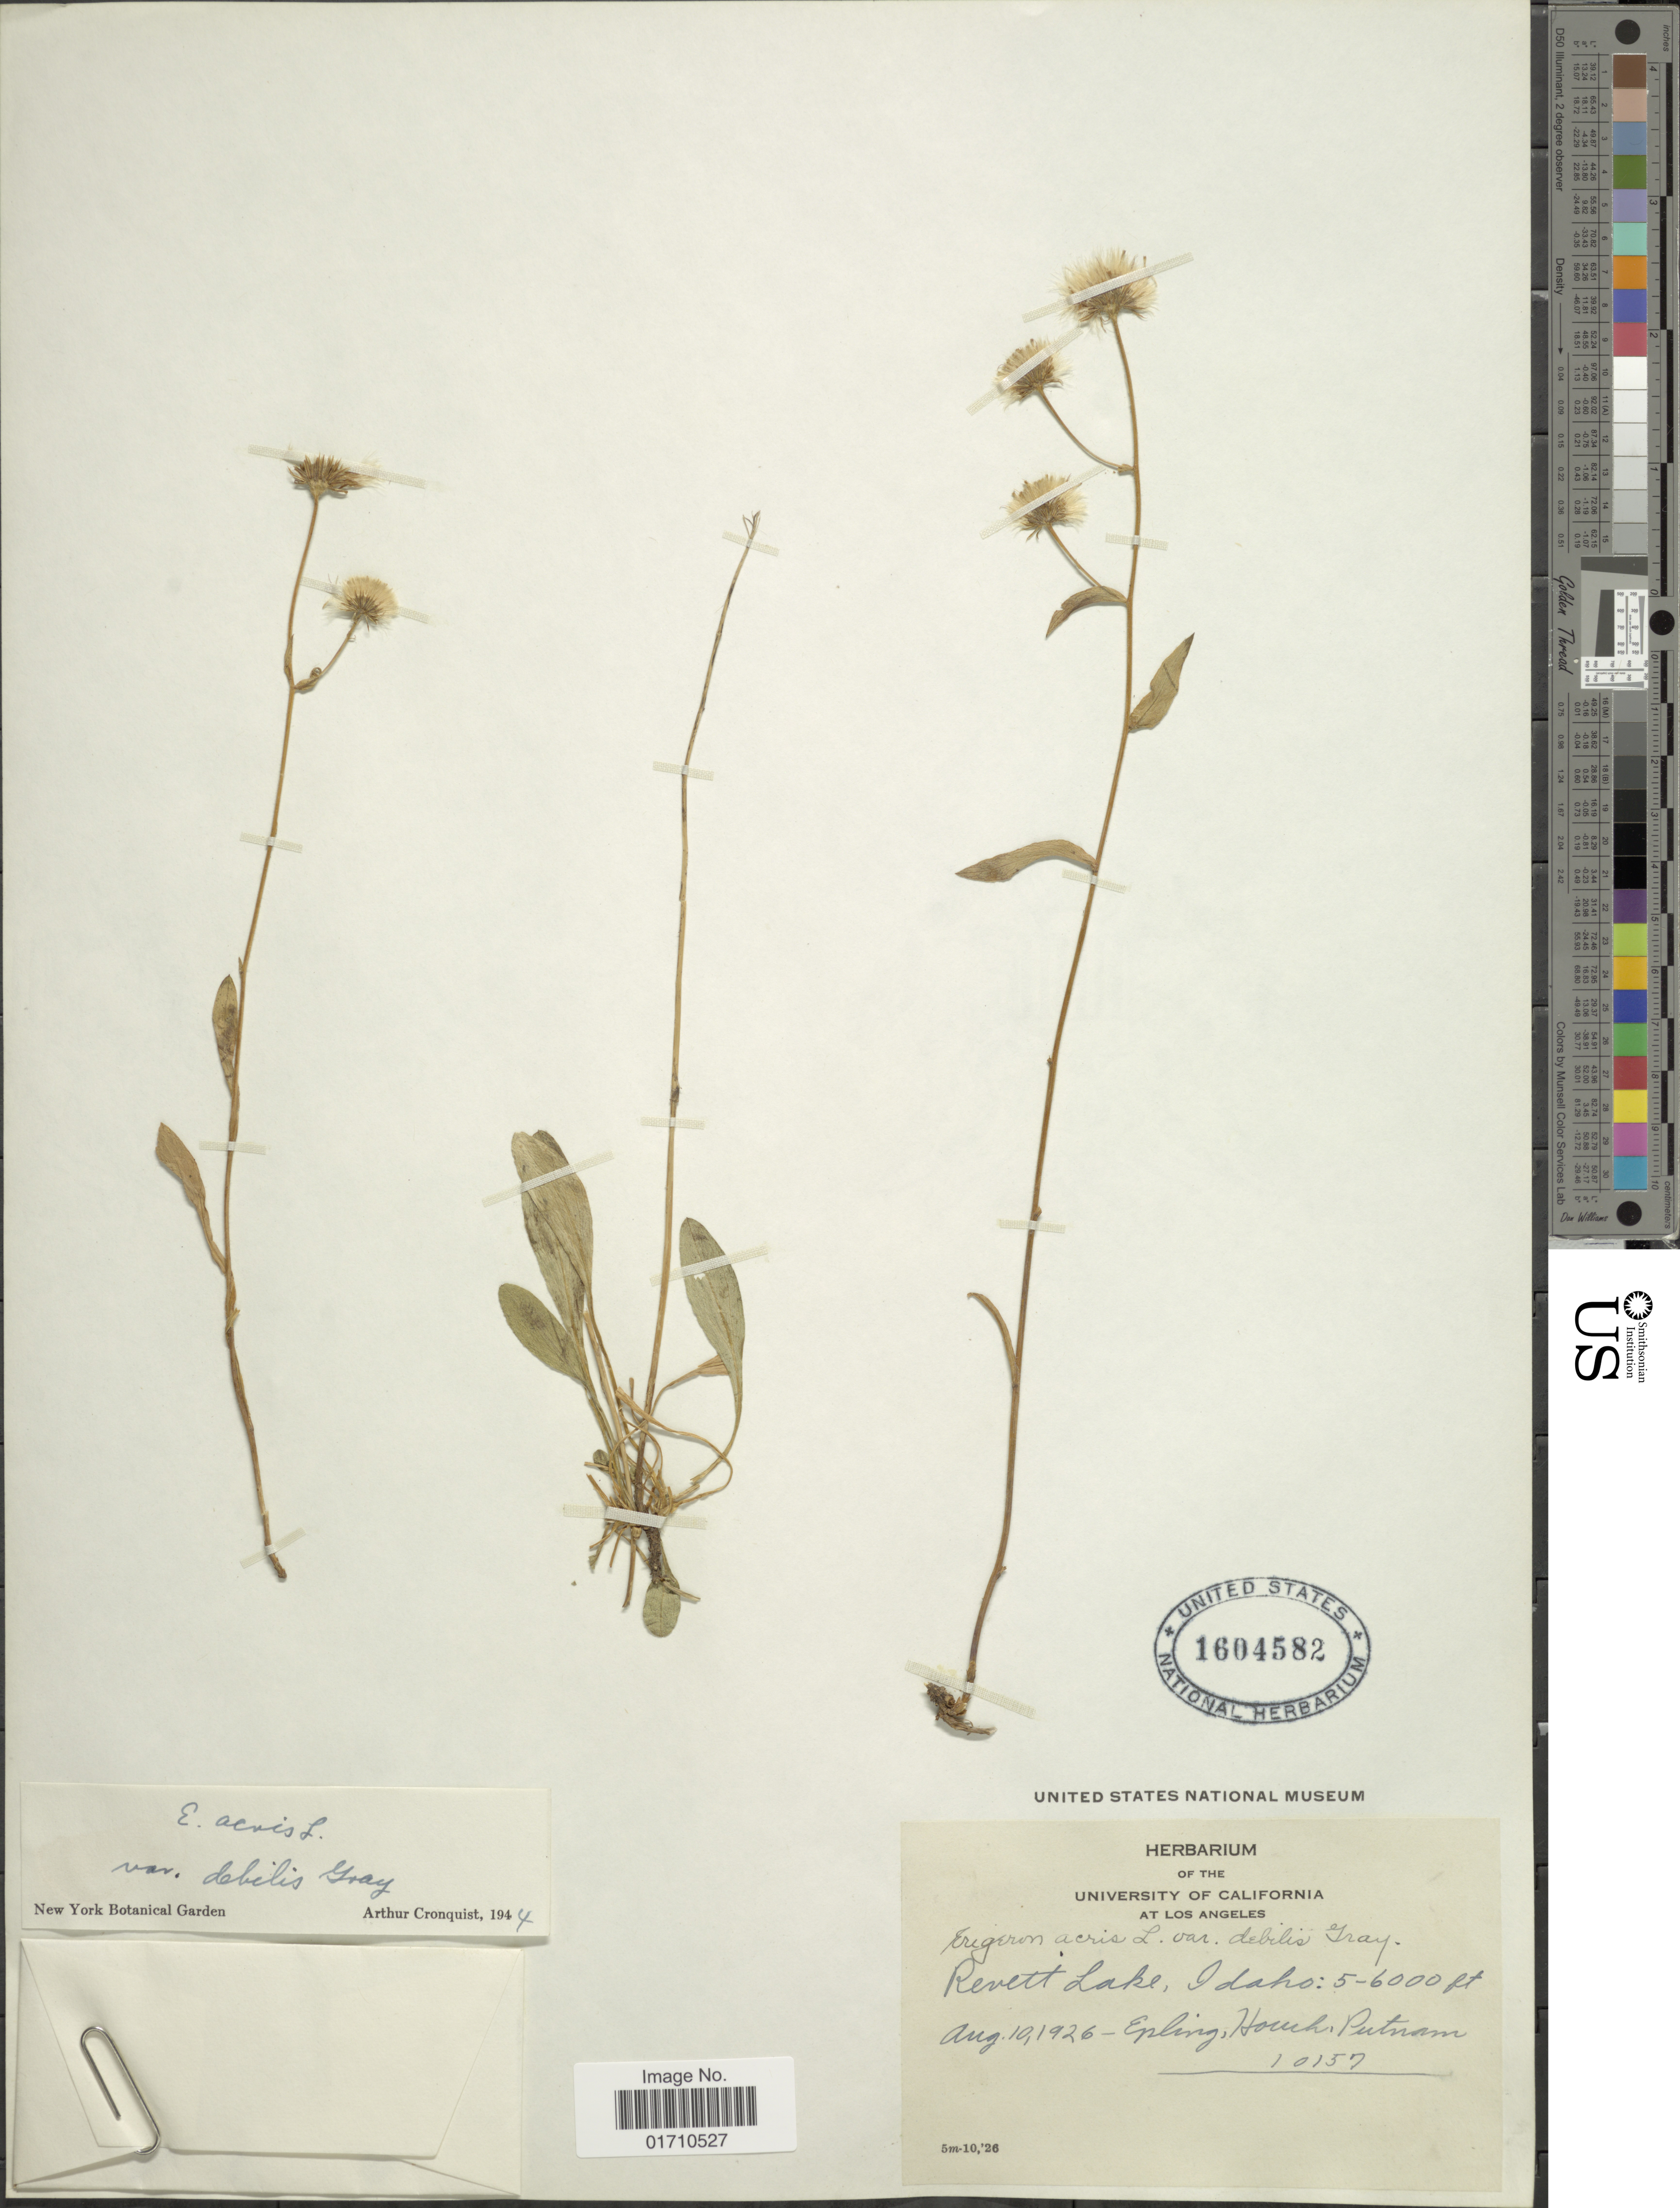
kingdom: Plantae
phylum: Tracheophyta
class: Magnoliopsida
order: Asterales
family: Asteraceae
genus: Erigeron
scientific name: Erigeron acris var. debilis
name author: A. Gray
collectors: -- Epling, -. Hauch & -. Putman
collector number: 10157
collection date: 1926-08-10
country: United States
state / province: Idaho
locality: Revett Lake,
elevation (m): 1524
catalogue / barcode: US 1604582